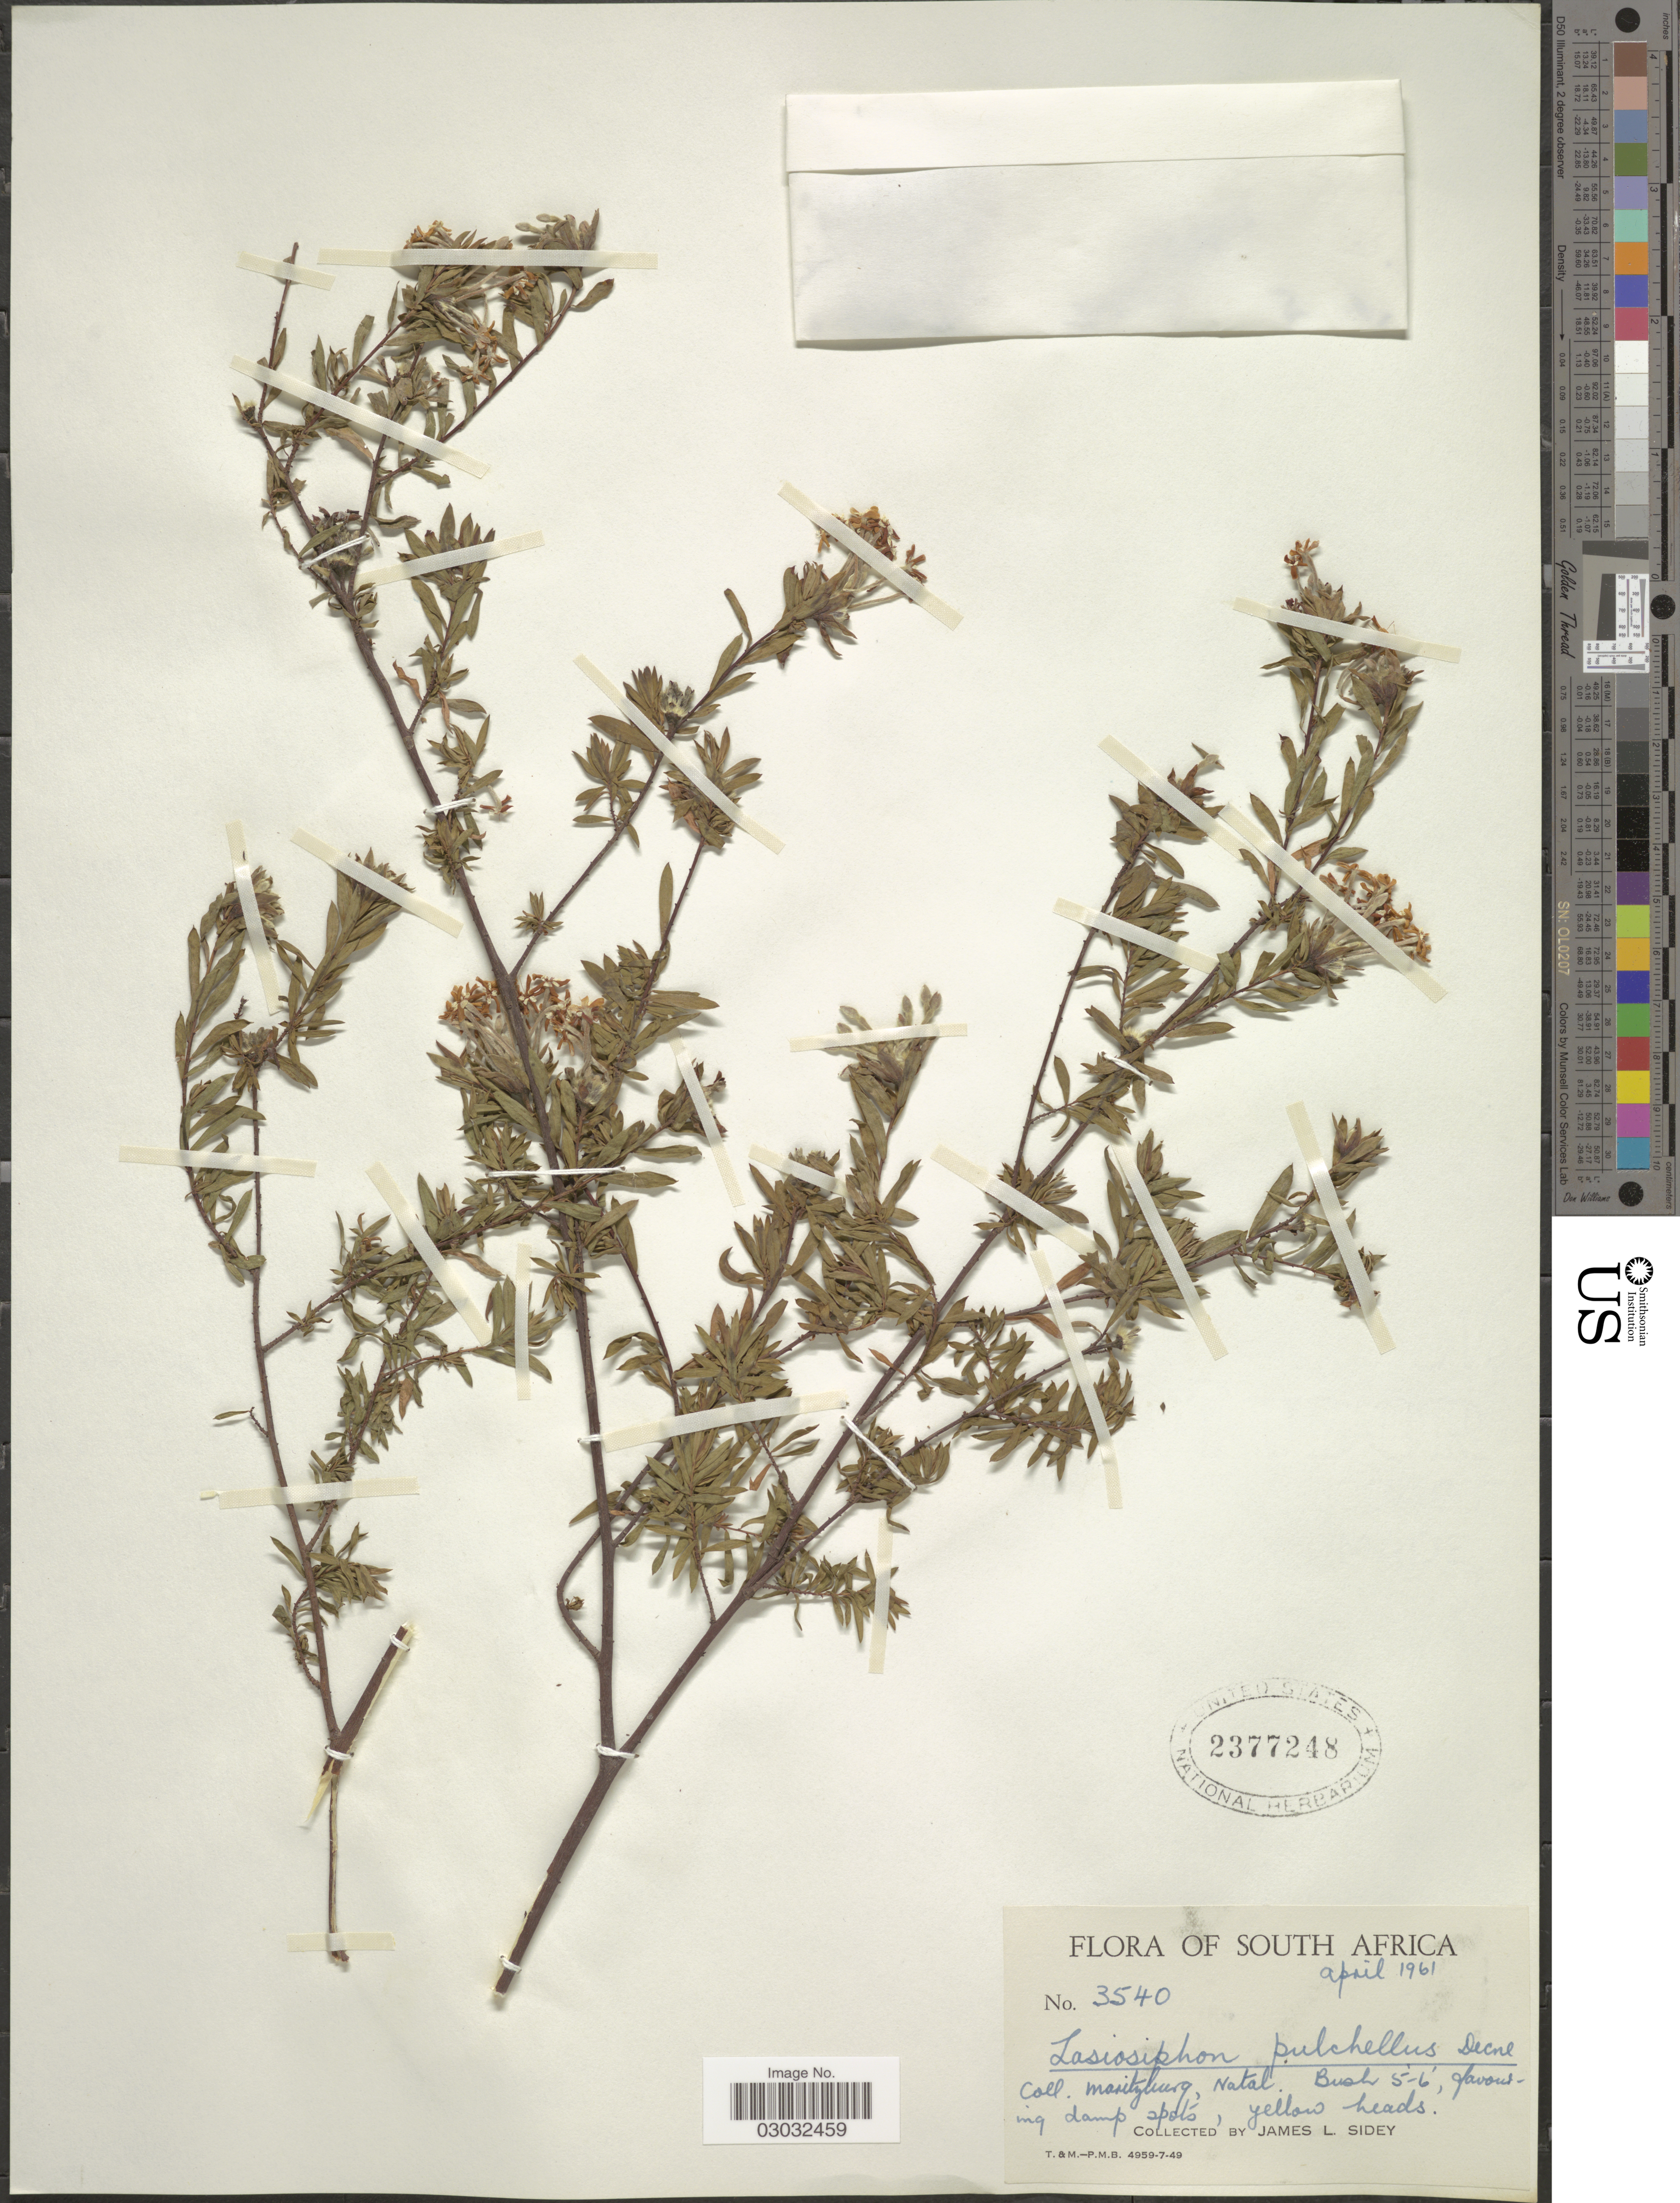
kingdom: Plantae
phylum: Tracheophyta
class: Magnoliopsida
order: Malvales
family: Thymelaeaceae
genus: Lasiosiphon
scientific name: Lasiosiphon pulchellus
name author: (Meisn.) Decne.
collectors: J. L. Sidey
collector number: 3540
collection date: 1961-04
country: South Africa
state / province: KwaZulu-Natal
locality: Maritzburg, Natal.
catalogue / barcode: US 2377248